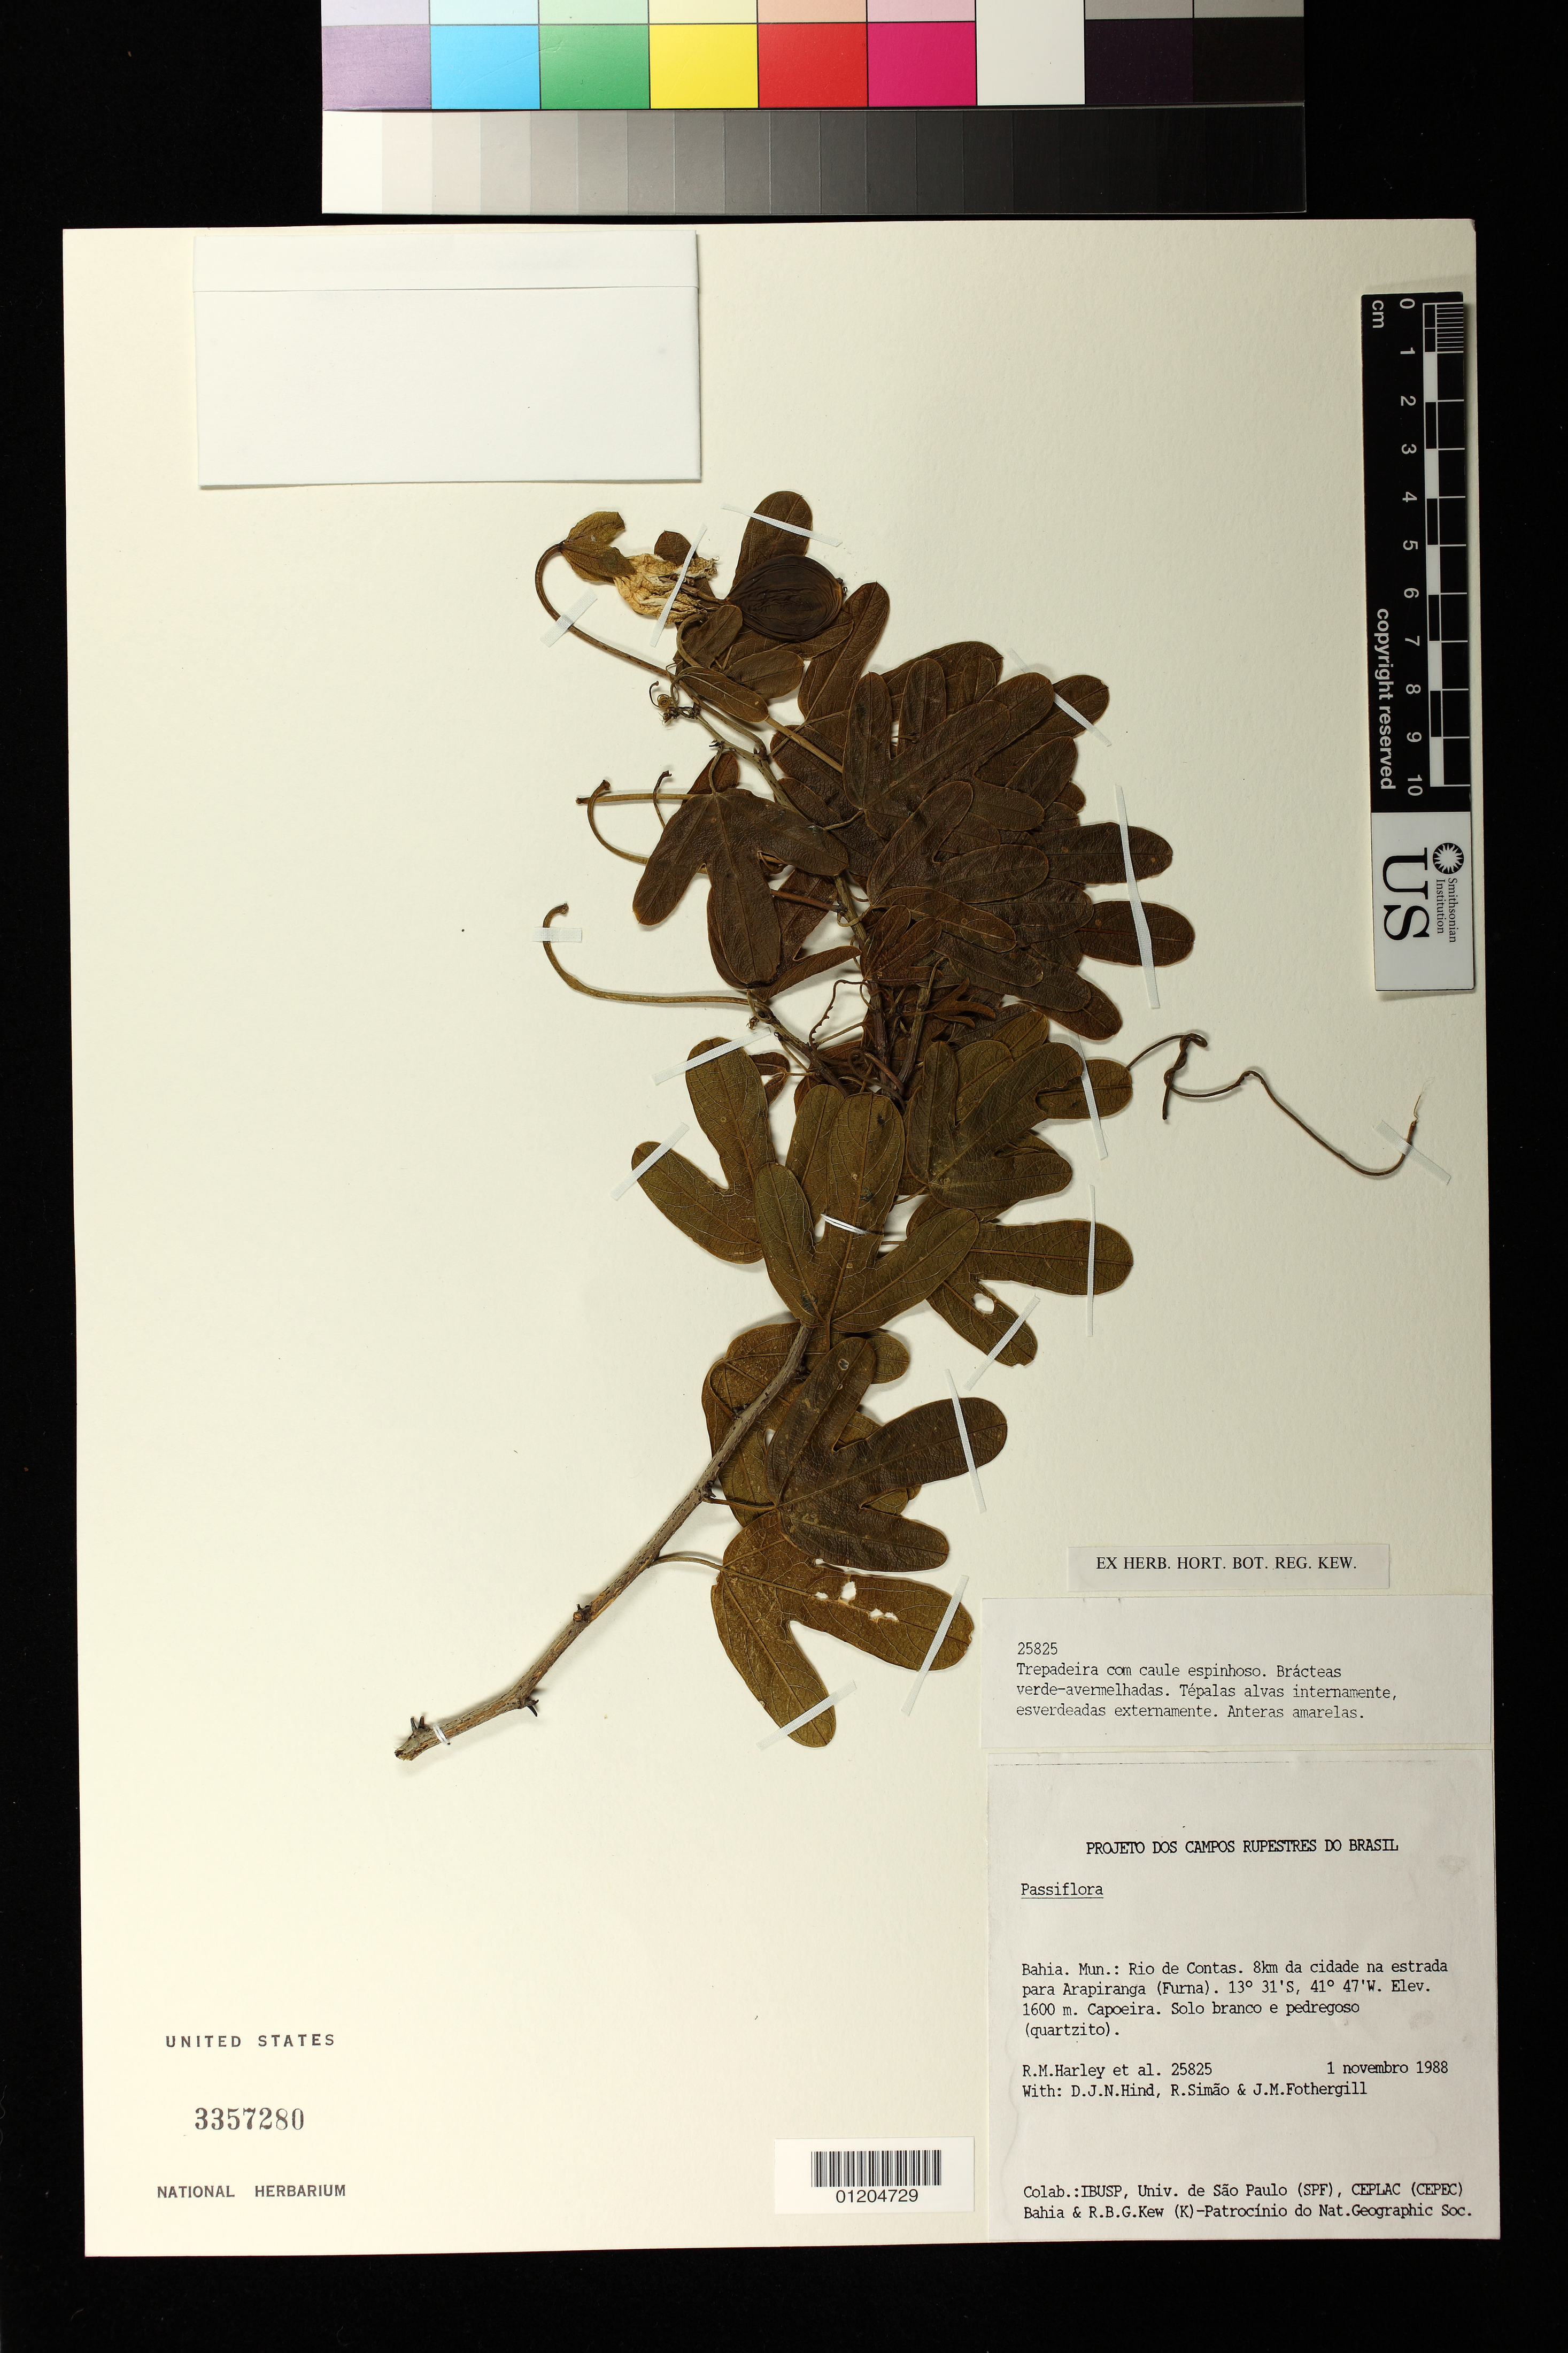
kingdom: Plantae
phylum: Tracheophyta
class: Magnoliopsida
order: Malpighiales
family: Passifloraceae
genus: Passiflora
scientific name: Passiflora recurva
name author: Mast.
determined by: Mezzonato-Pires, A. C.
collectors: R. M. Harley, D. J. N. Hind, R. Simão & J. Fothergill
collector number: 25825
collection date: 1988-11-01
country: Brazil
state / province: Bahia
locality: Rio de Contas. 8km da cidade na estrada para Arapiranga (Furna). Capoeira. Solo branco e pedregoso (quartzito).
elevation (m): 1600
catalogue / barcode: US 3357280